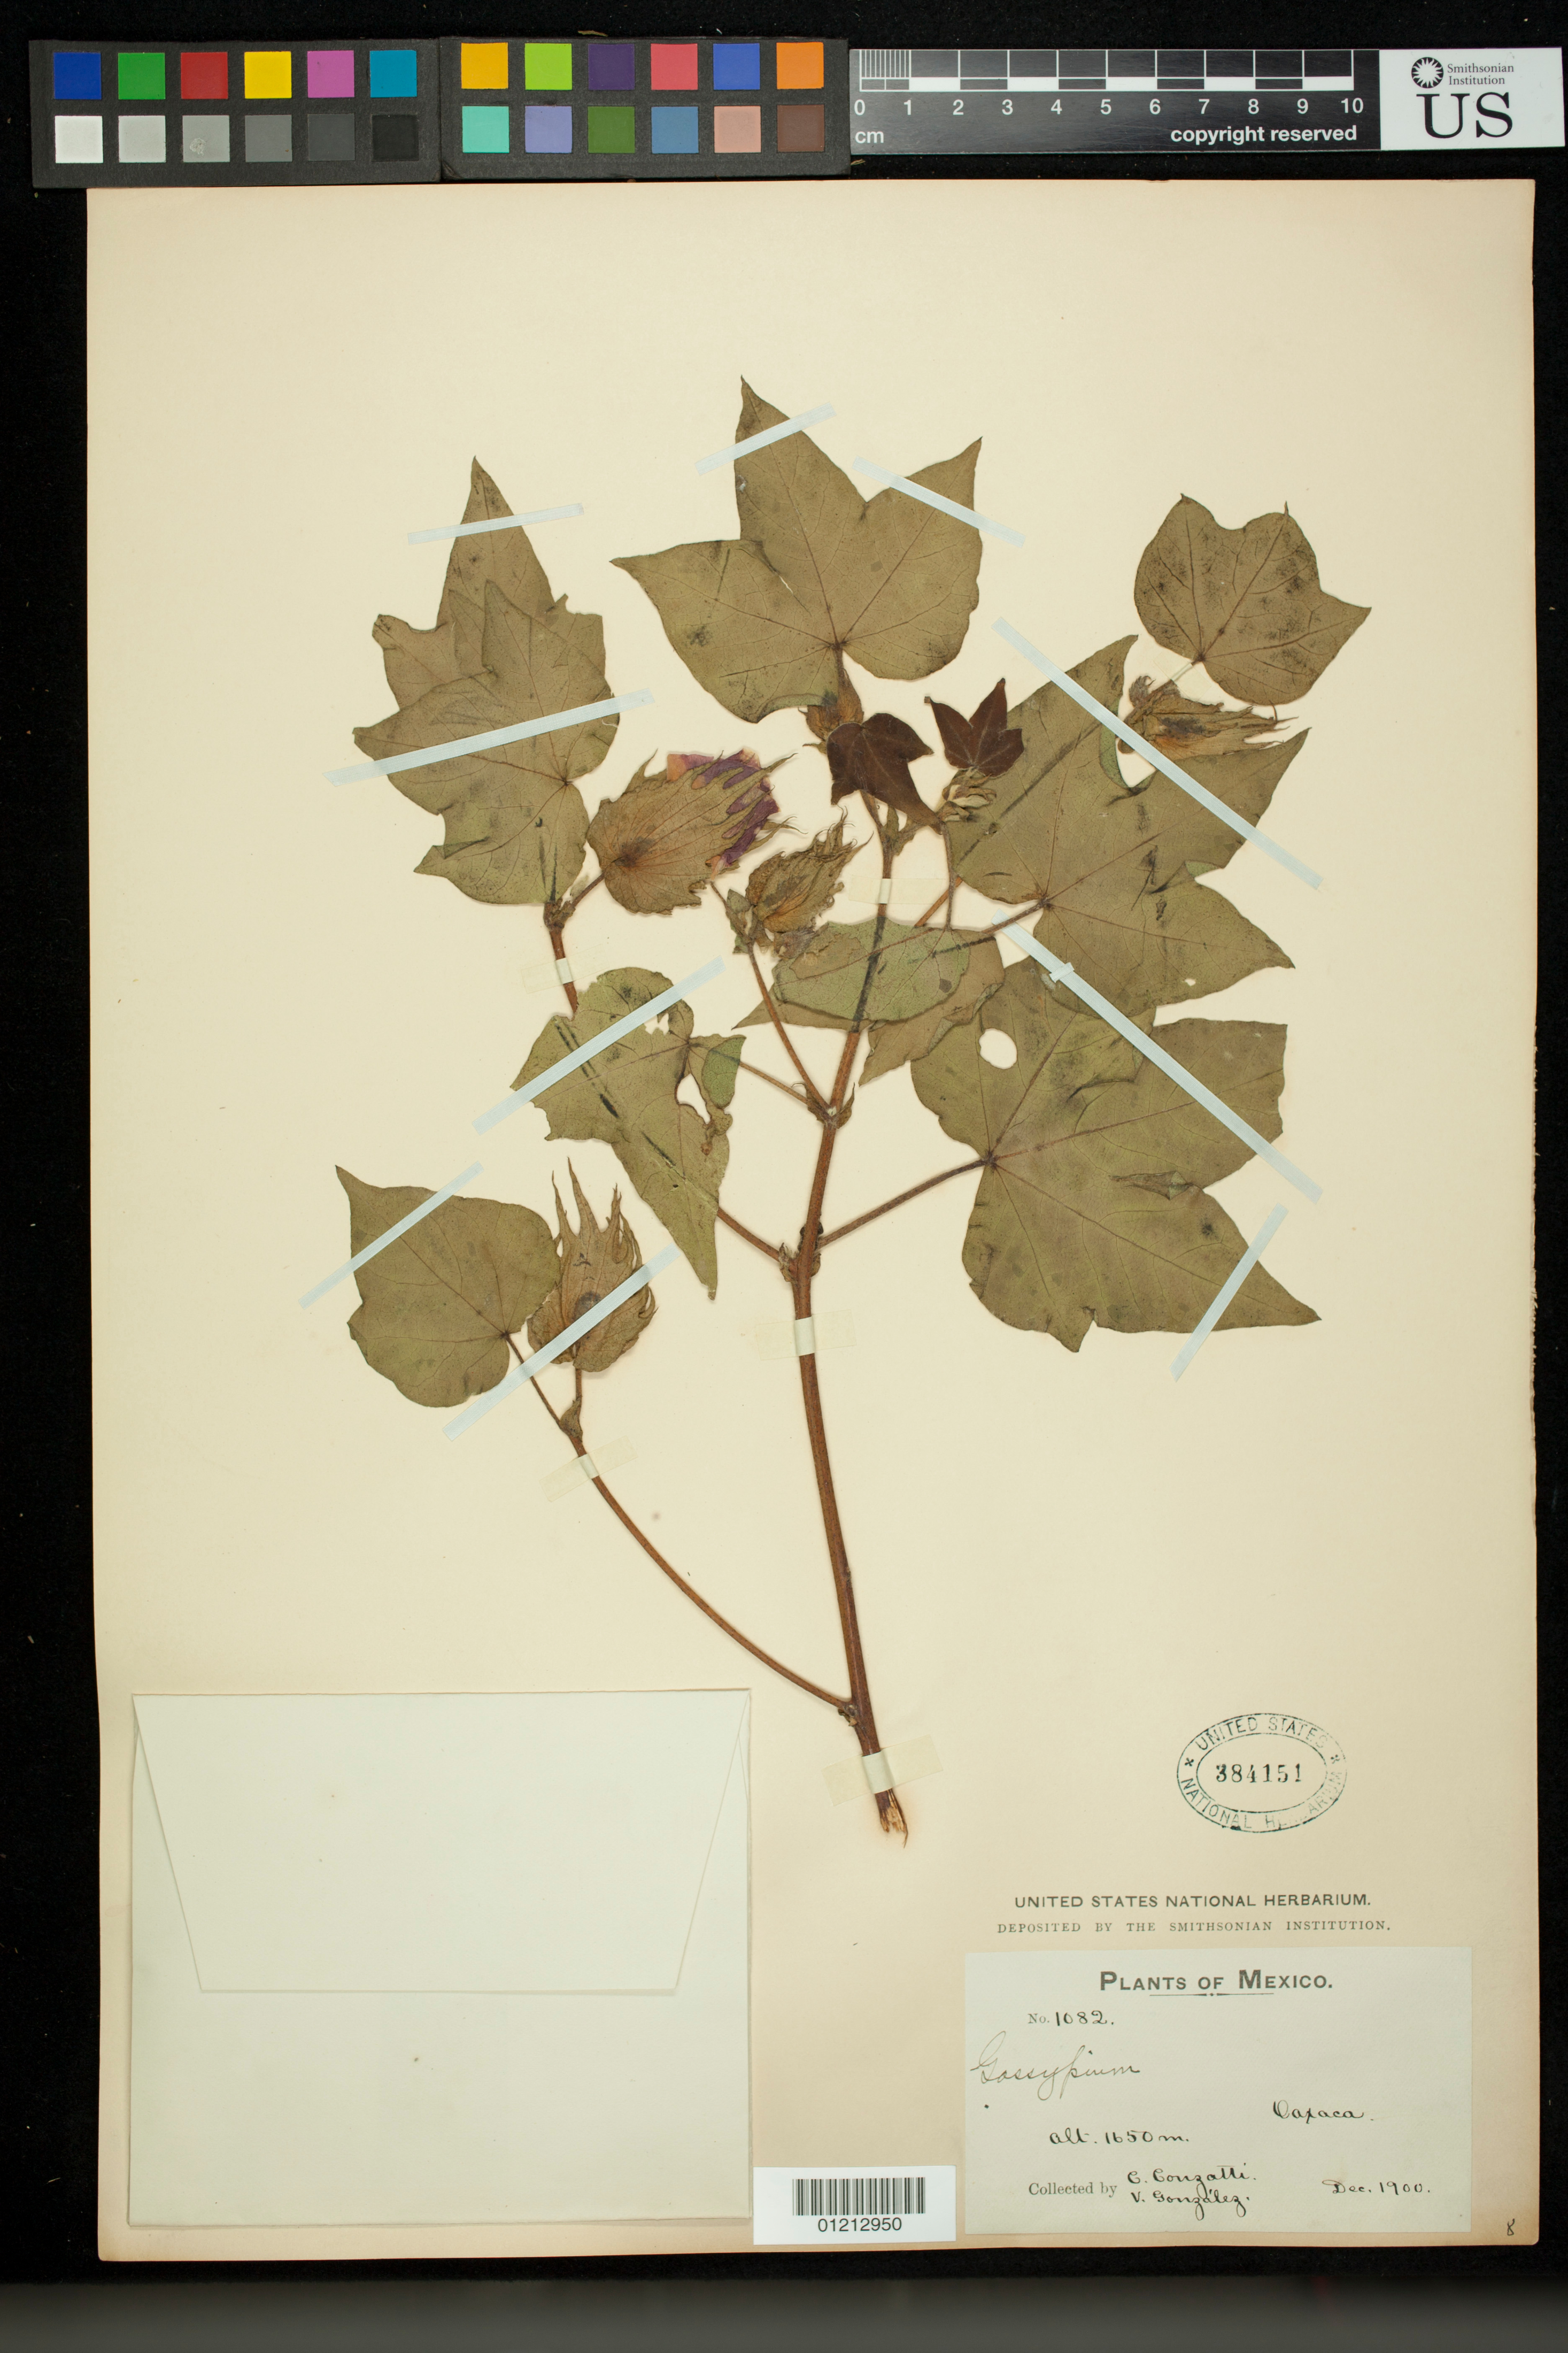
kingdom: Plantae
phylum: Tracheophyta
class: Magnoliopsida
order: Malvales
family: Malvaceae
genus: Gossypium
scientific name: Gossypium sp.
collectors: C. Couzatti & V. Gonzalez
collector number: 1082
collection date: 1900-12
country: Mexico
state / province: Oaxaca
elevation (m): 1650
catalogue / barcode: US 384151